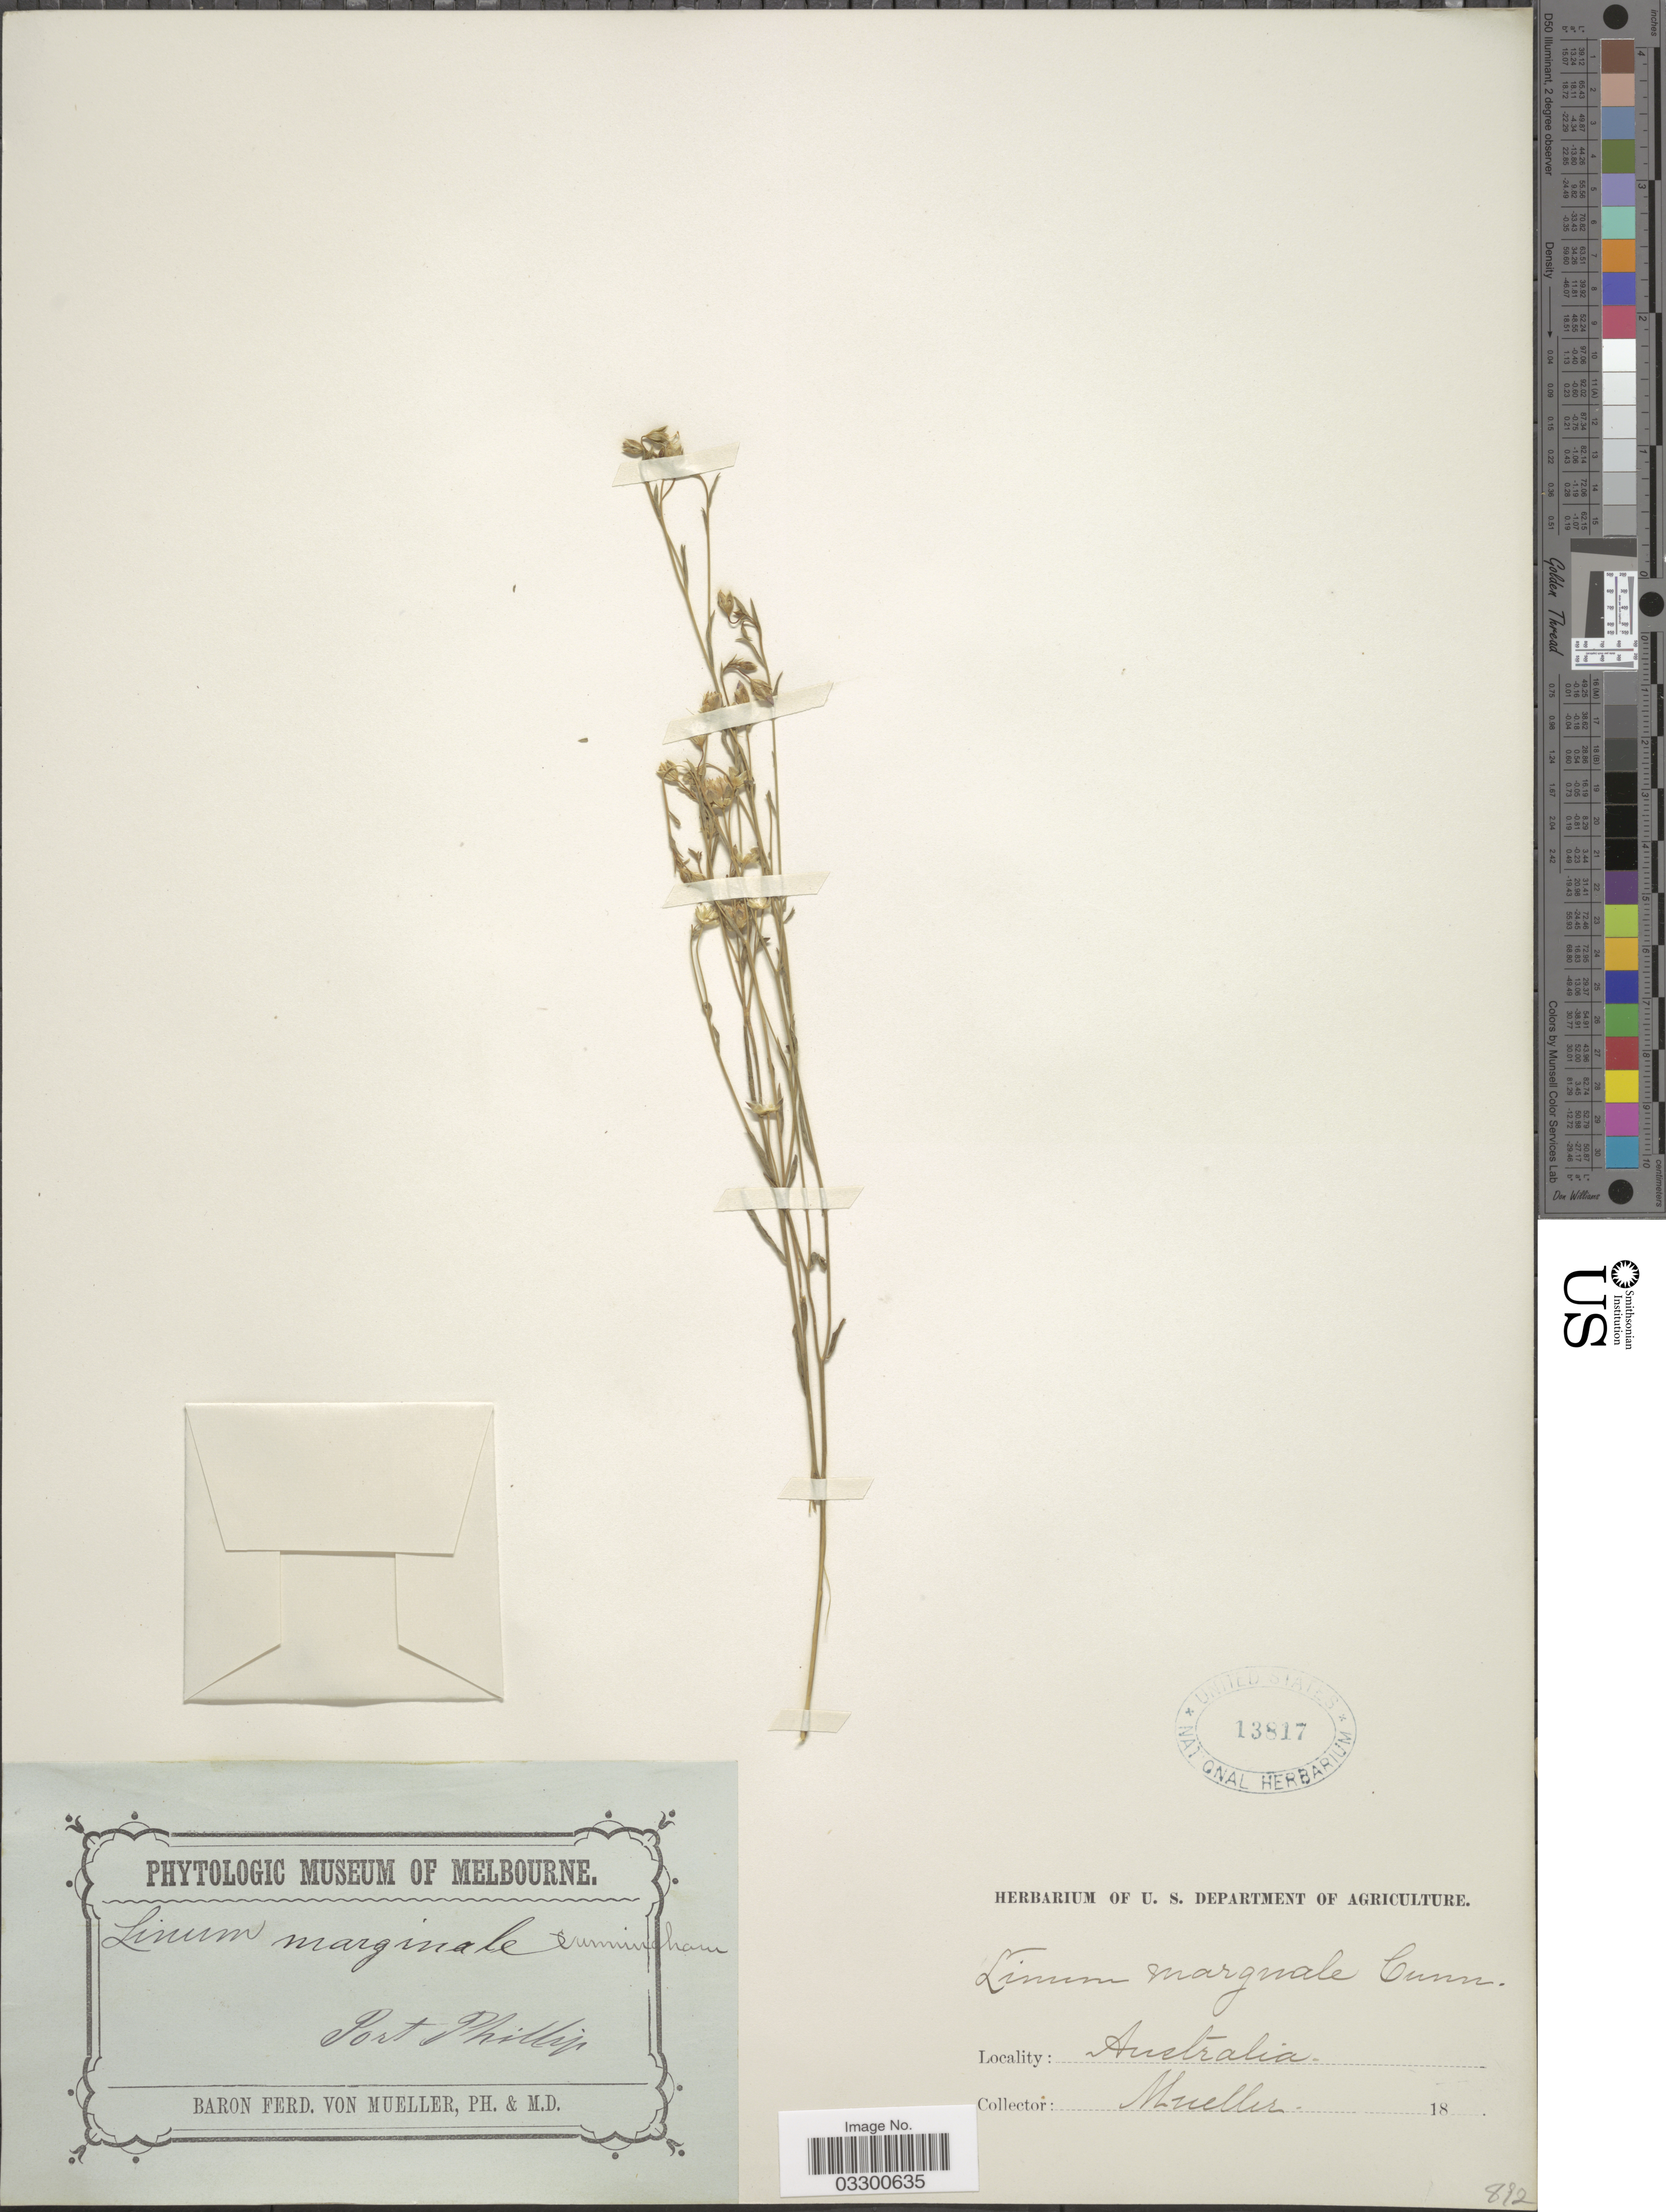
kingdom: Plantae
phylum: Tracheophyta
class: Magnoliopsida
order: Malpighiales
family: Linaceae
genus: Linum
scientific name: Linum marginale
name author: A. Cunn.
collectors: F. Mueller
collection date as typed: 18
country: Australia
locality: Port Phillip.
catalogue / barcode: US 13817